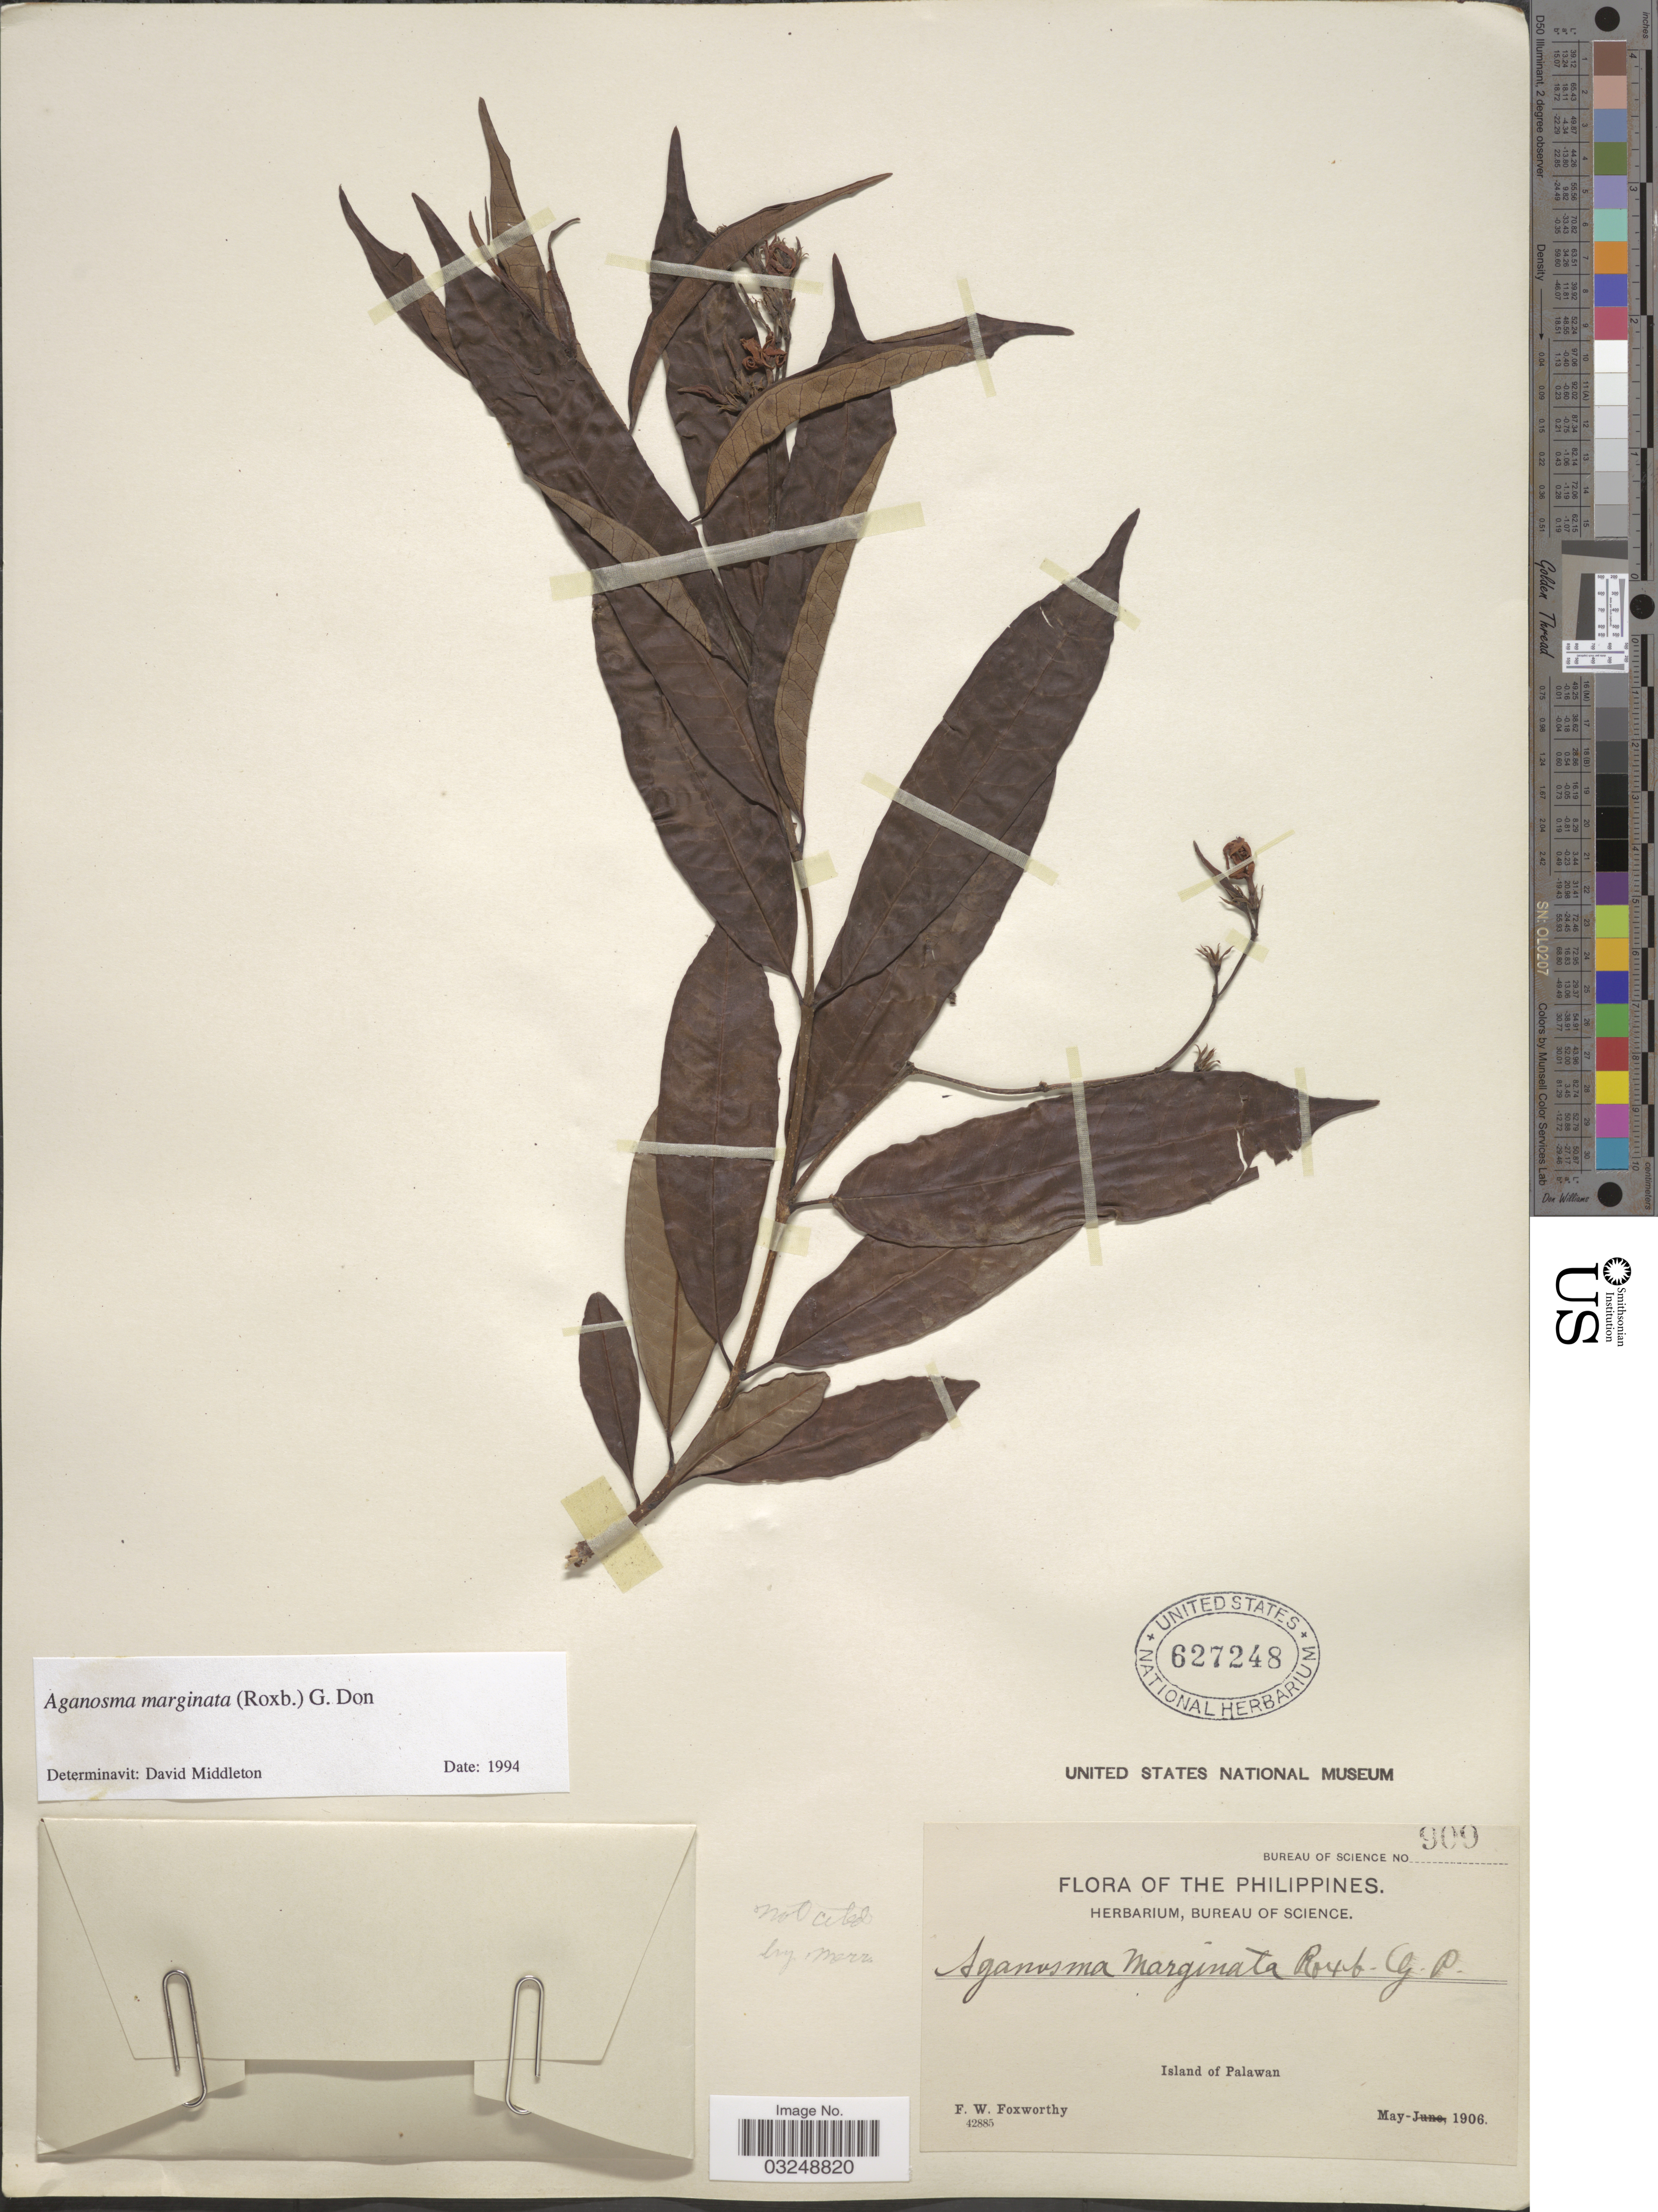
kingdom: Plantae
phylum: Tracheophyta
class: Magnoliopsida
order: Gentianales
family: Apocynaceae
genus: Aganosma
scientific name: Aganosma marginata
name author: (Roxb.) G. Don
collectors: F. W. Foxworthy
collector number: Bureau of Science 909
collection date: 1906-05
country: Philippines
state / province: Mimaropa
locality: Island of Palawan.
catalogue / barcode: US 627248